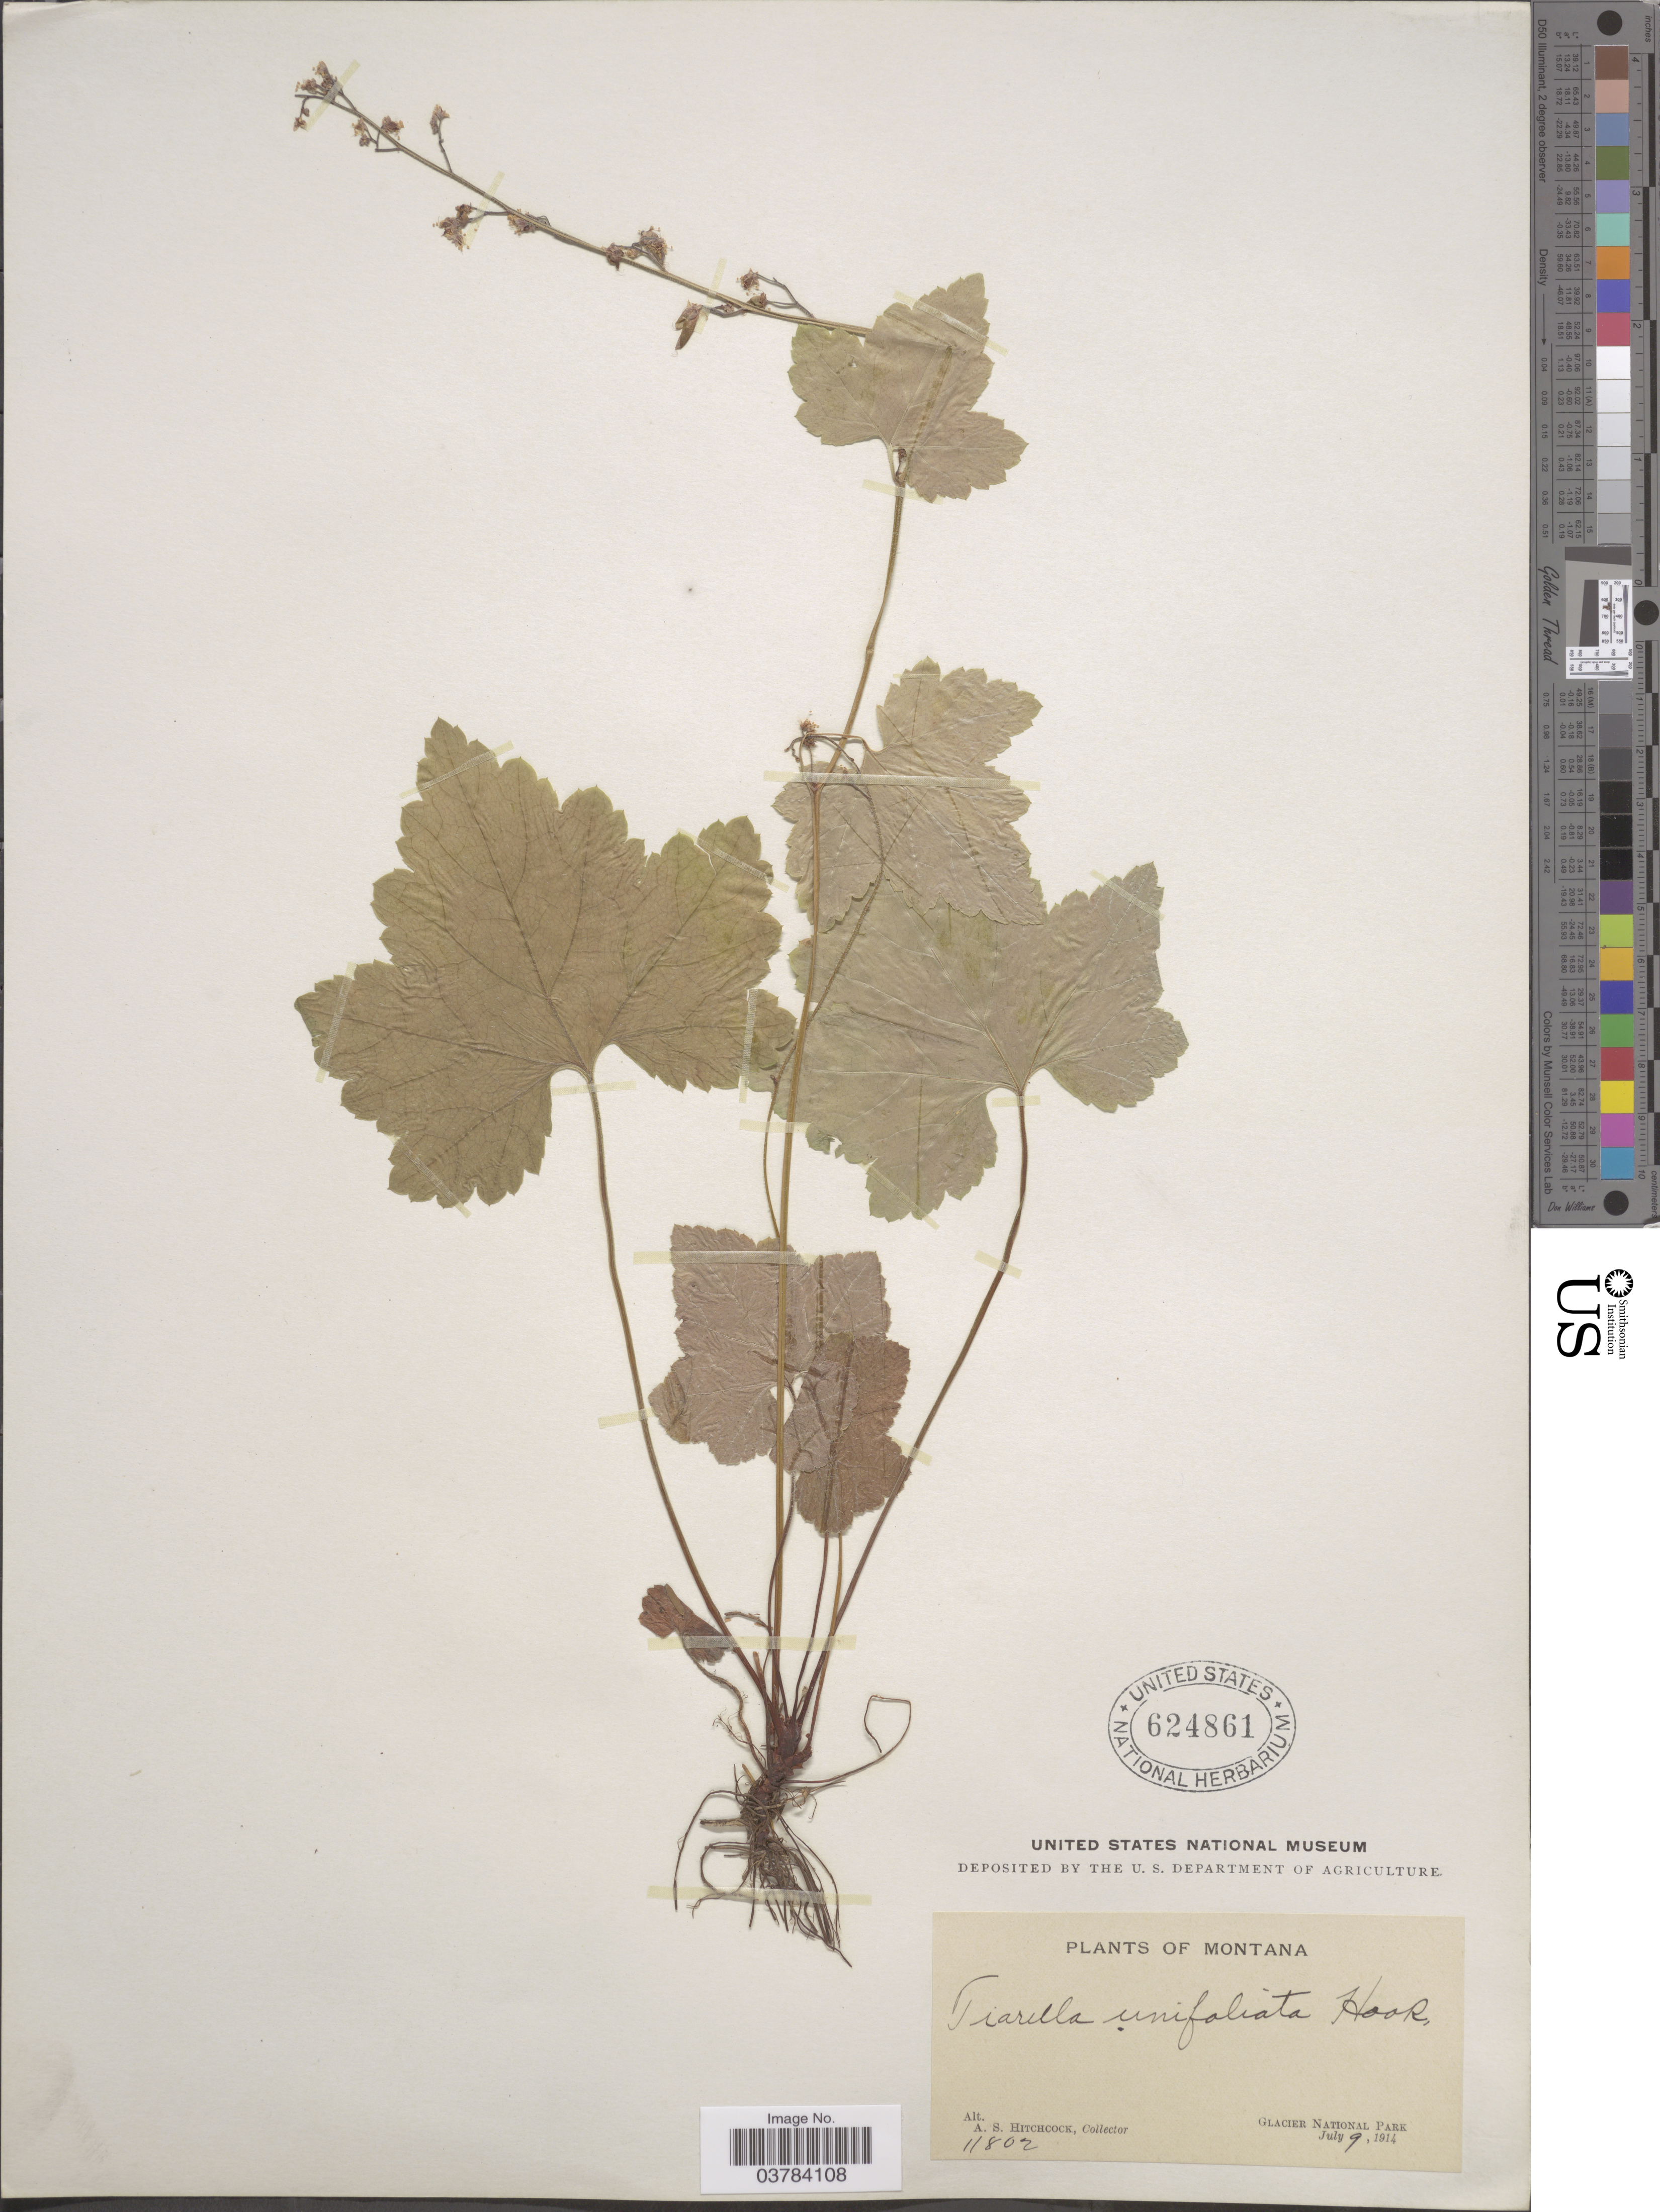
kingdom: Plantae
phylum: Tracheophyta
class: Magnoliopsida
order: Saxifragales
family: Saxifragaceae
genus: Tiarella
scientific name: Tiarella unifoliata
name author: Hook.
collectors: A. S. Hitchcock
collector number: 11802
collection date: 1914-07-09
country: United States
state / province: Montana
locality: Glacier National Park.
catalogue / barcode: US 624861